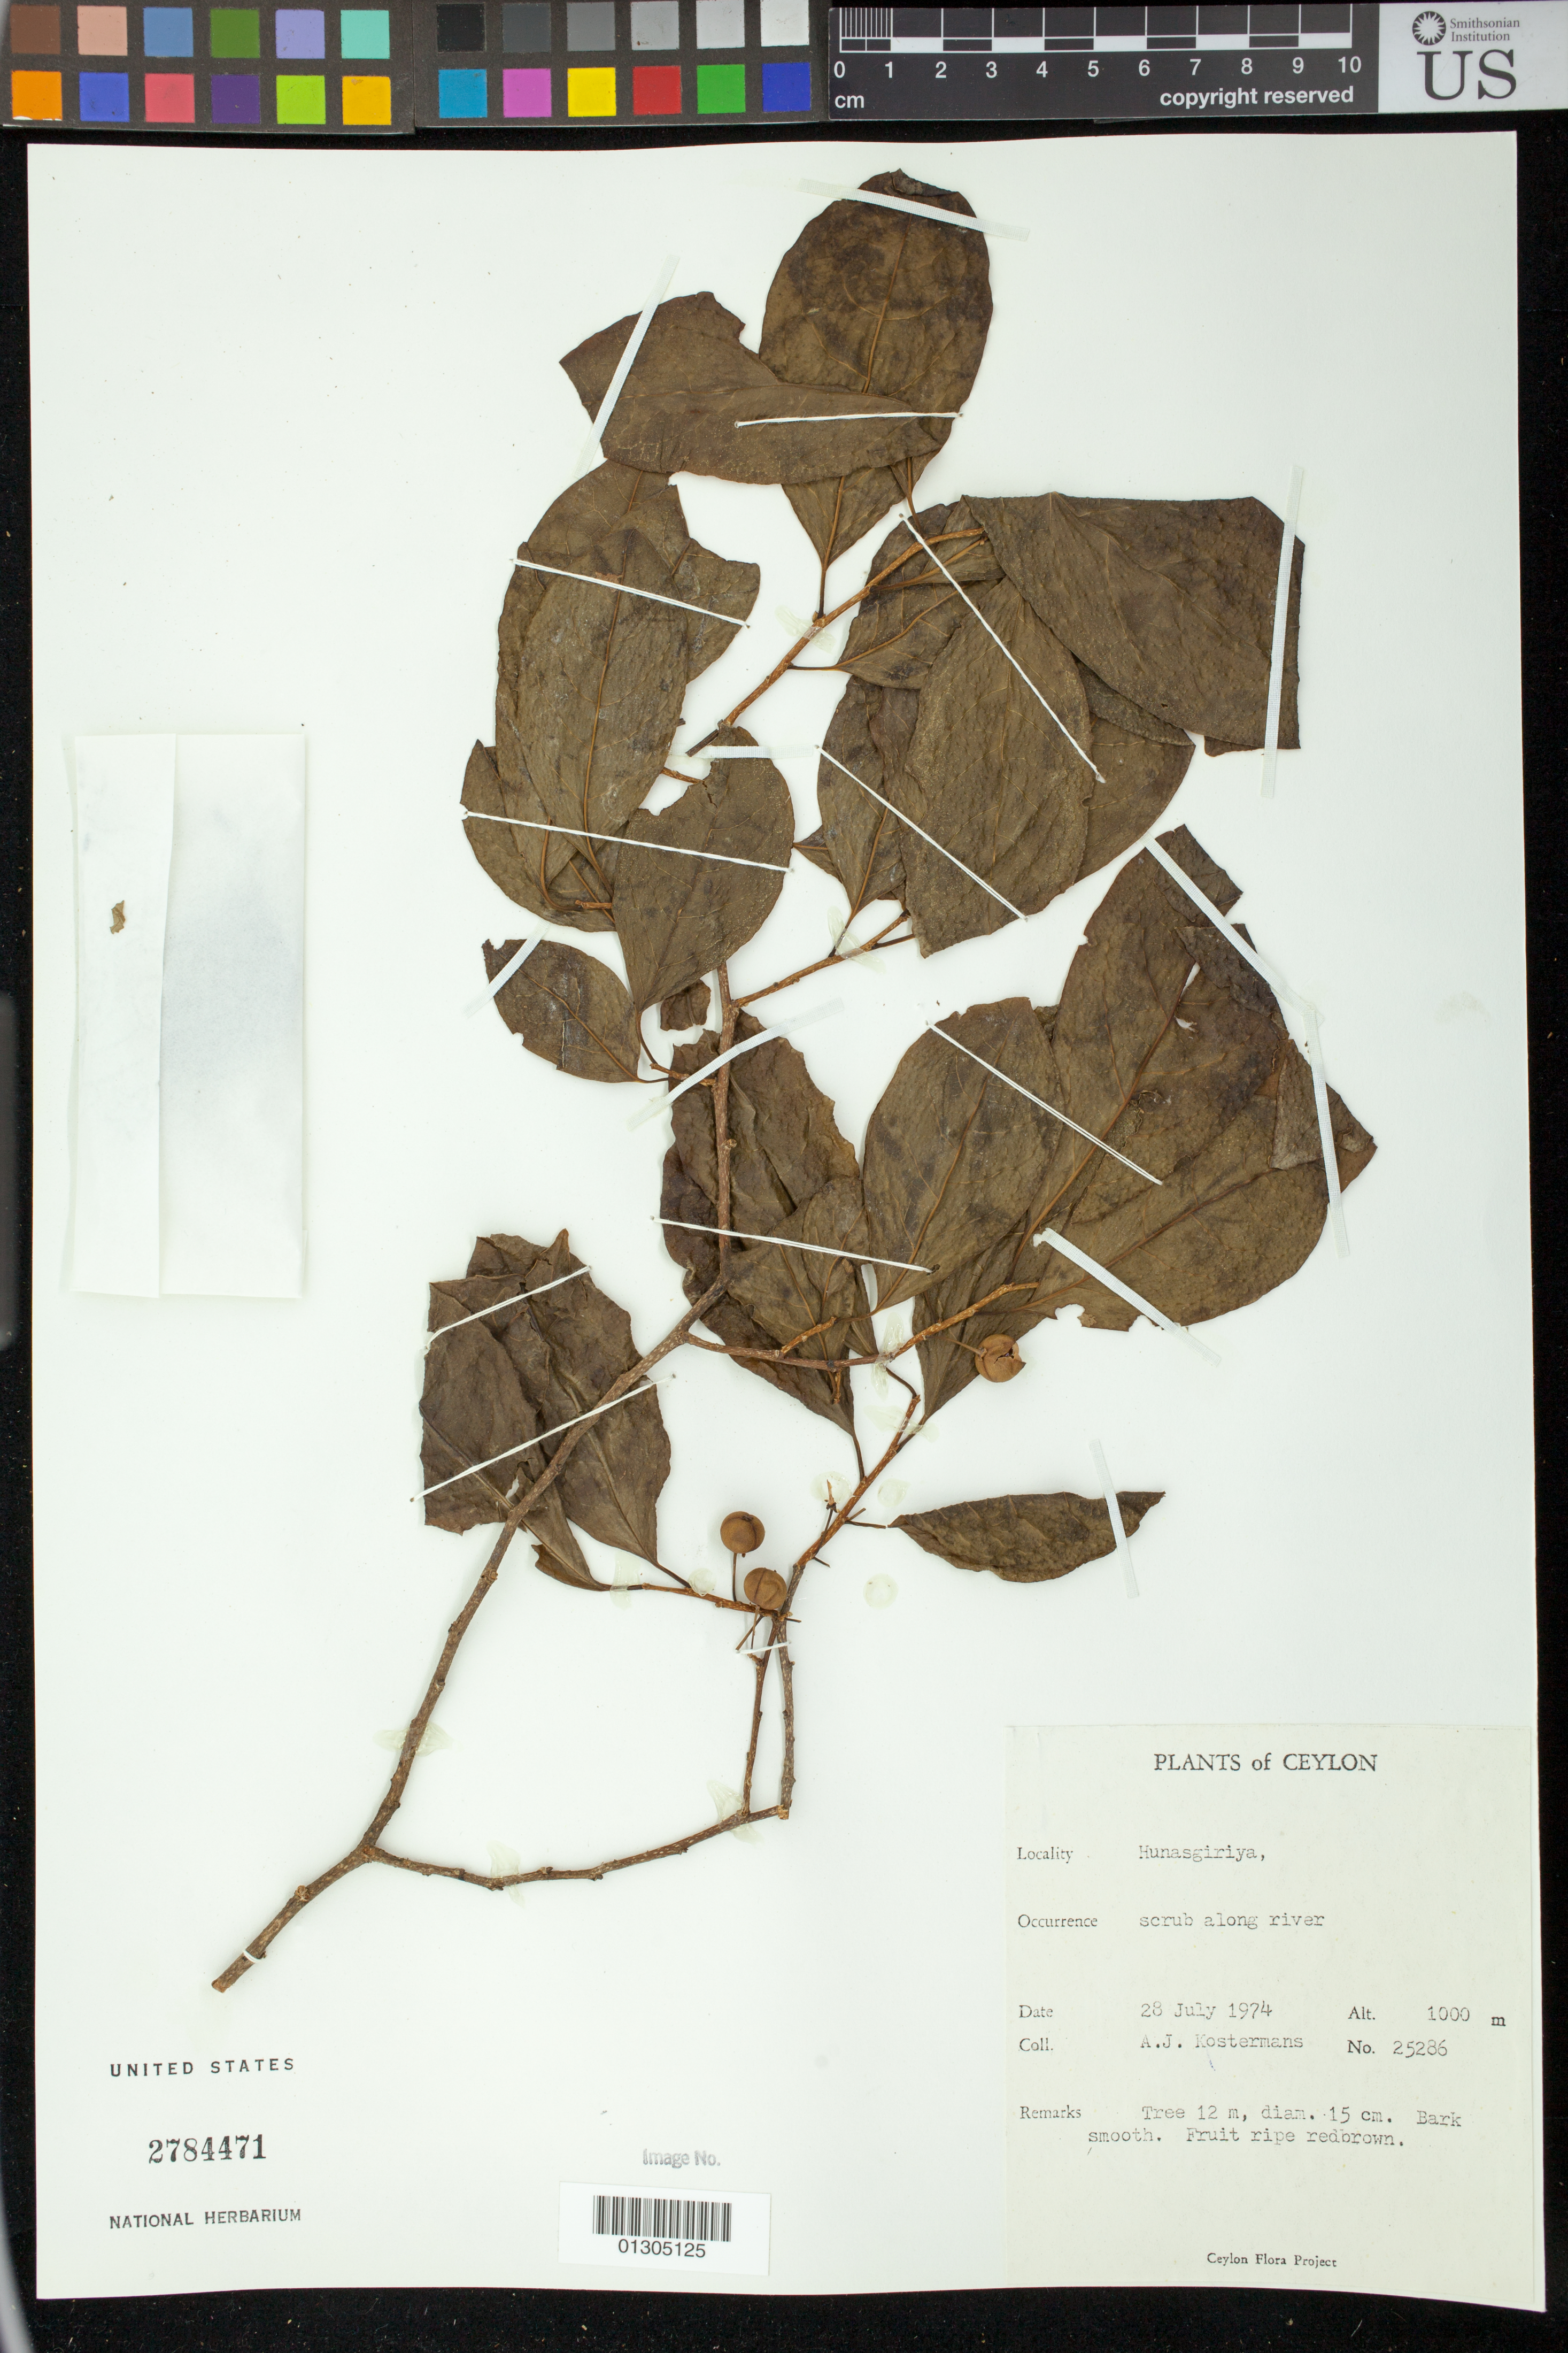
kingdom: Plantae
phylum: Tracheophyta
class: Magnoliopsida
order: Malpighiales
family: Euphorbiaceae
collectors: A. Kostermans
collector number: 25286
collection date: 1974-07-28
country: Sri Lanka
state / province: Central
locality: Hunasgiriya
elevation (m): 1000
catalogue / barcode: US 2784471